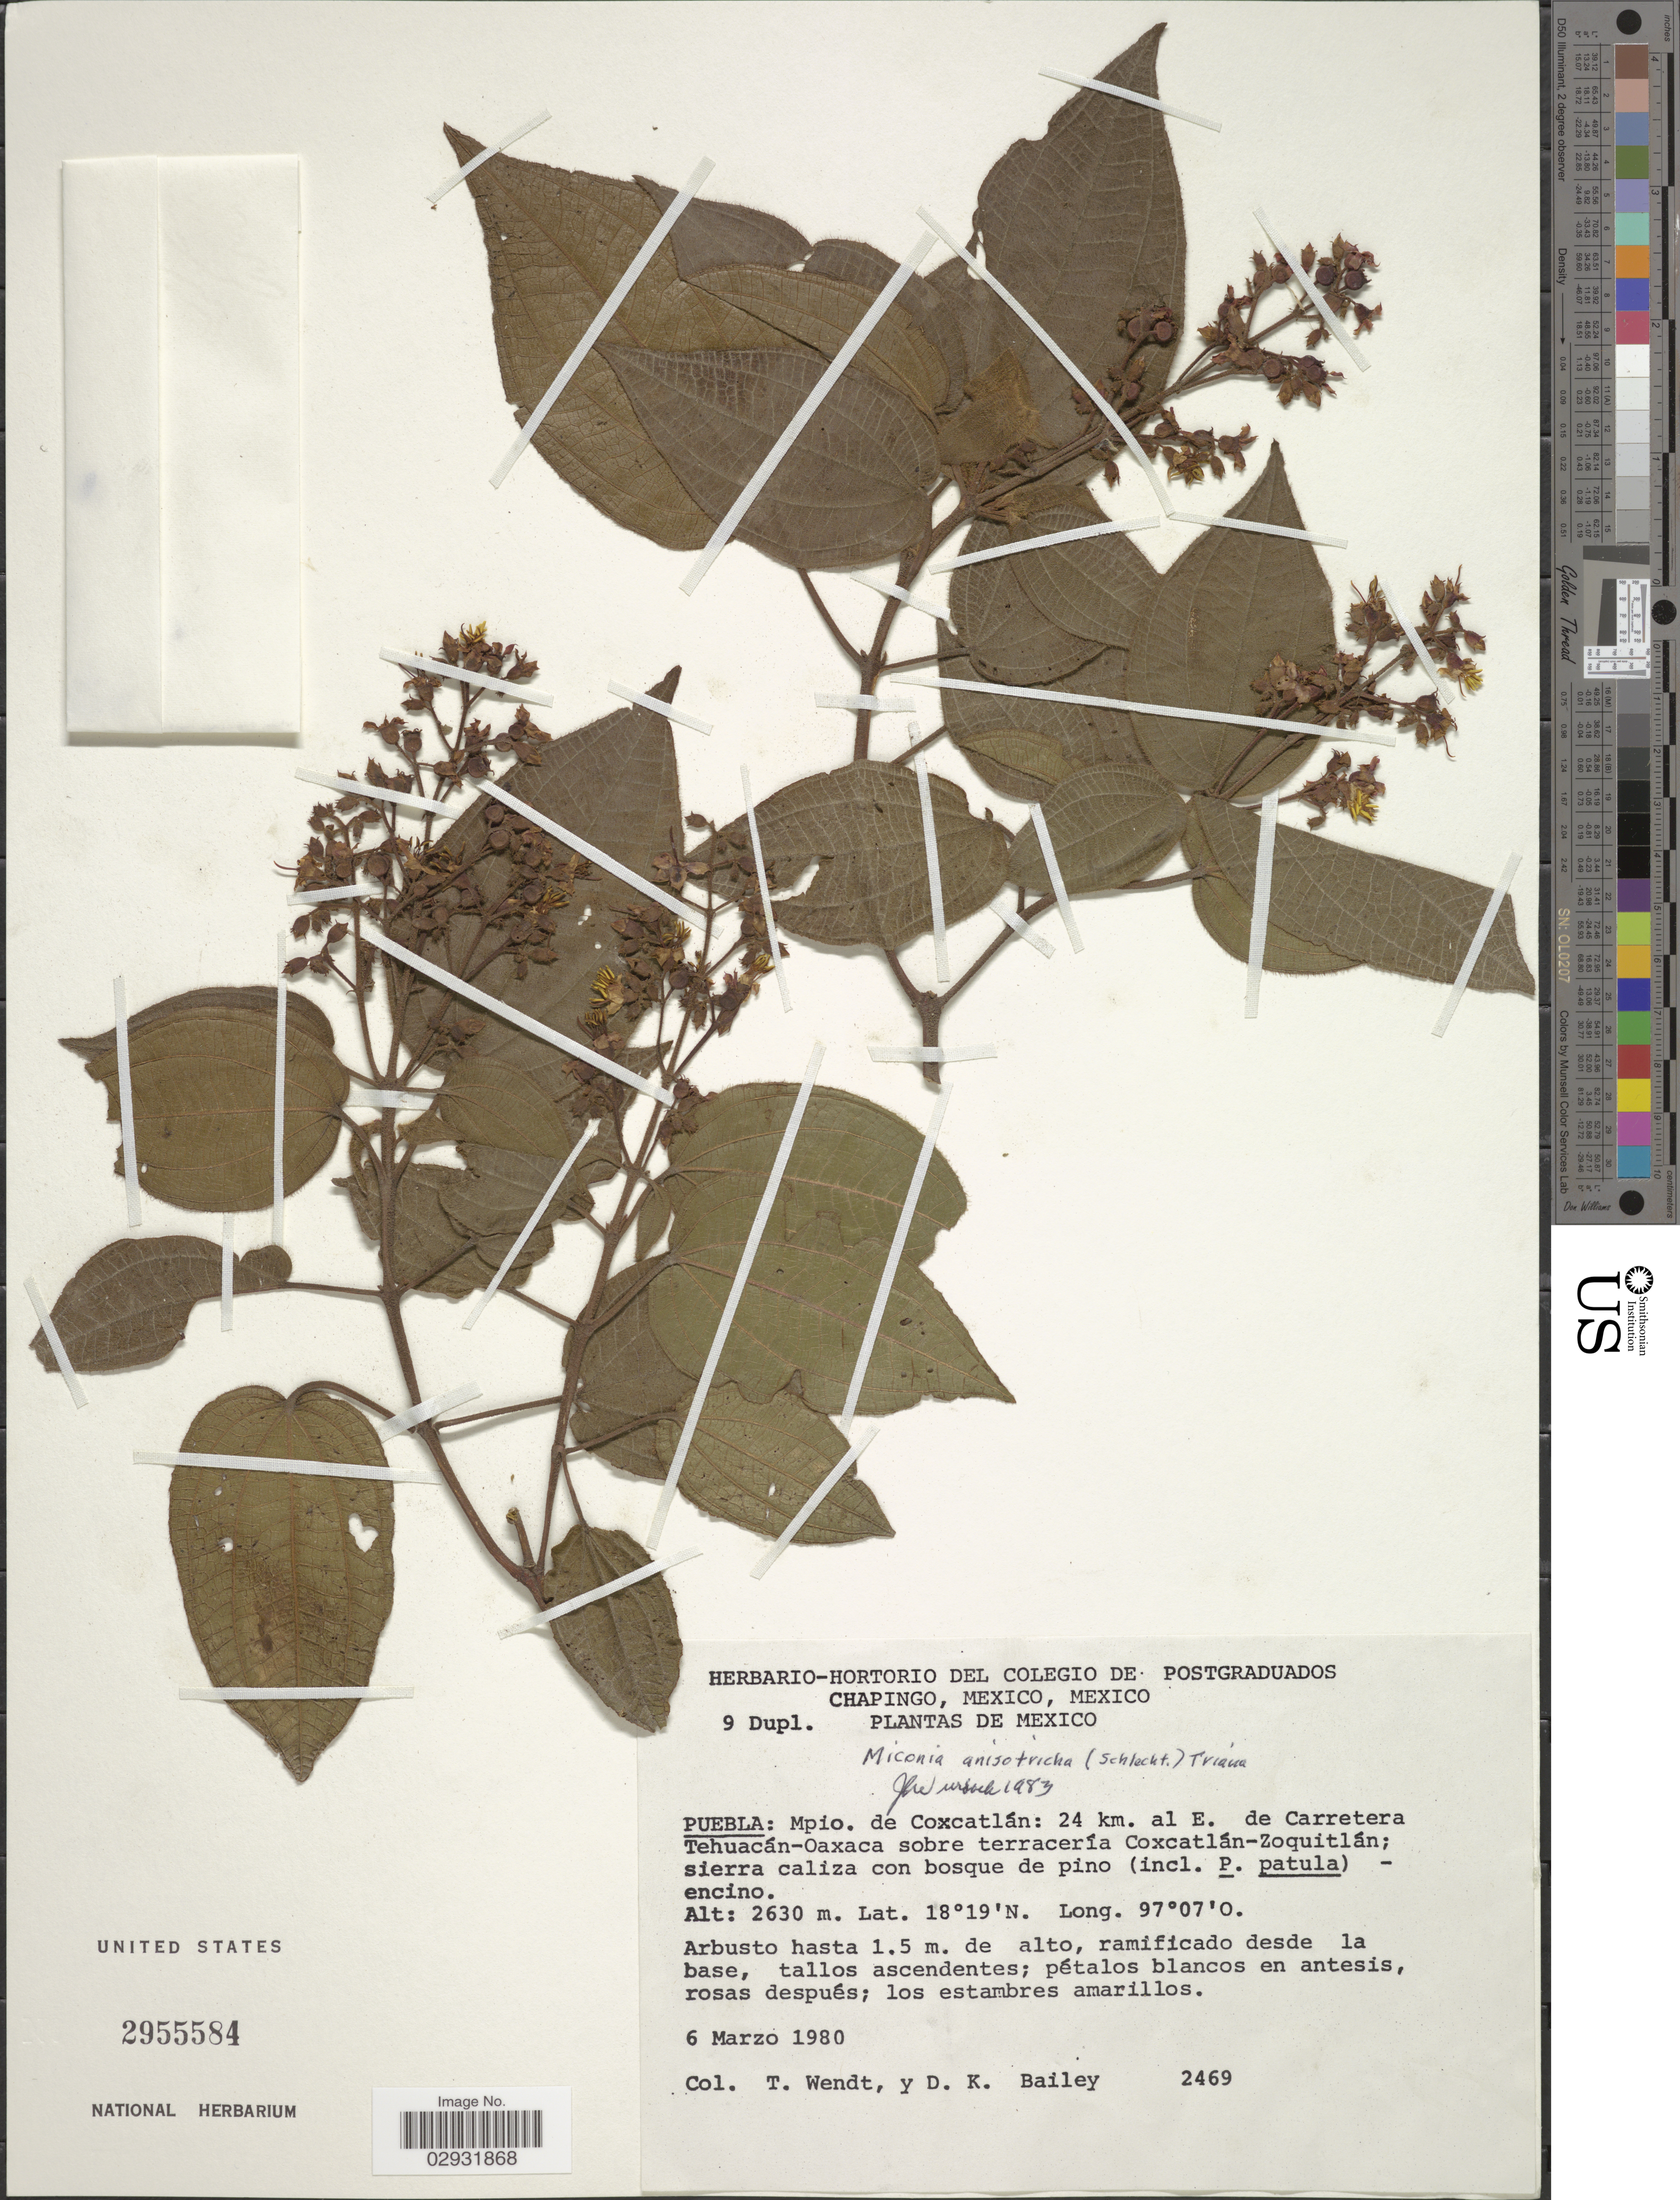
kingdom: Plantae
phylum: Tracheophyta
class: Magnoliopsida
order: Myrtales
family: Melastomataceae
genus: Miconia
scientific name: Miconia anisotricha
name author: (Schltdl.) Triana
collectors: T. L. Wendt & D. K. Bailey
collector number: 2469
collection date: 1980-03-06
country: Mexico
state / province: Puebla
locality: Mpio. de Coxcatlán: 24 km. al E. de Carretera Tehuacán-Oaxaca sobre terracería Coxcatlán-Zoquitlán; sierra caliza con bosque de pino (incl. P. patula) - encino.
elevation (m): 2630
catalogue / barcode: US 2955584